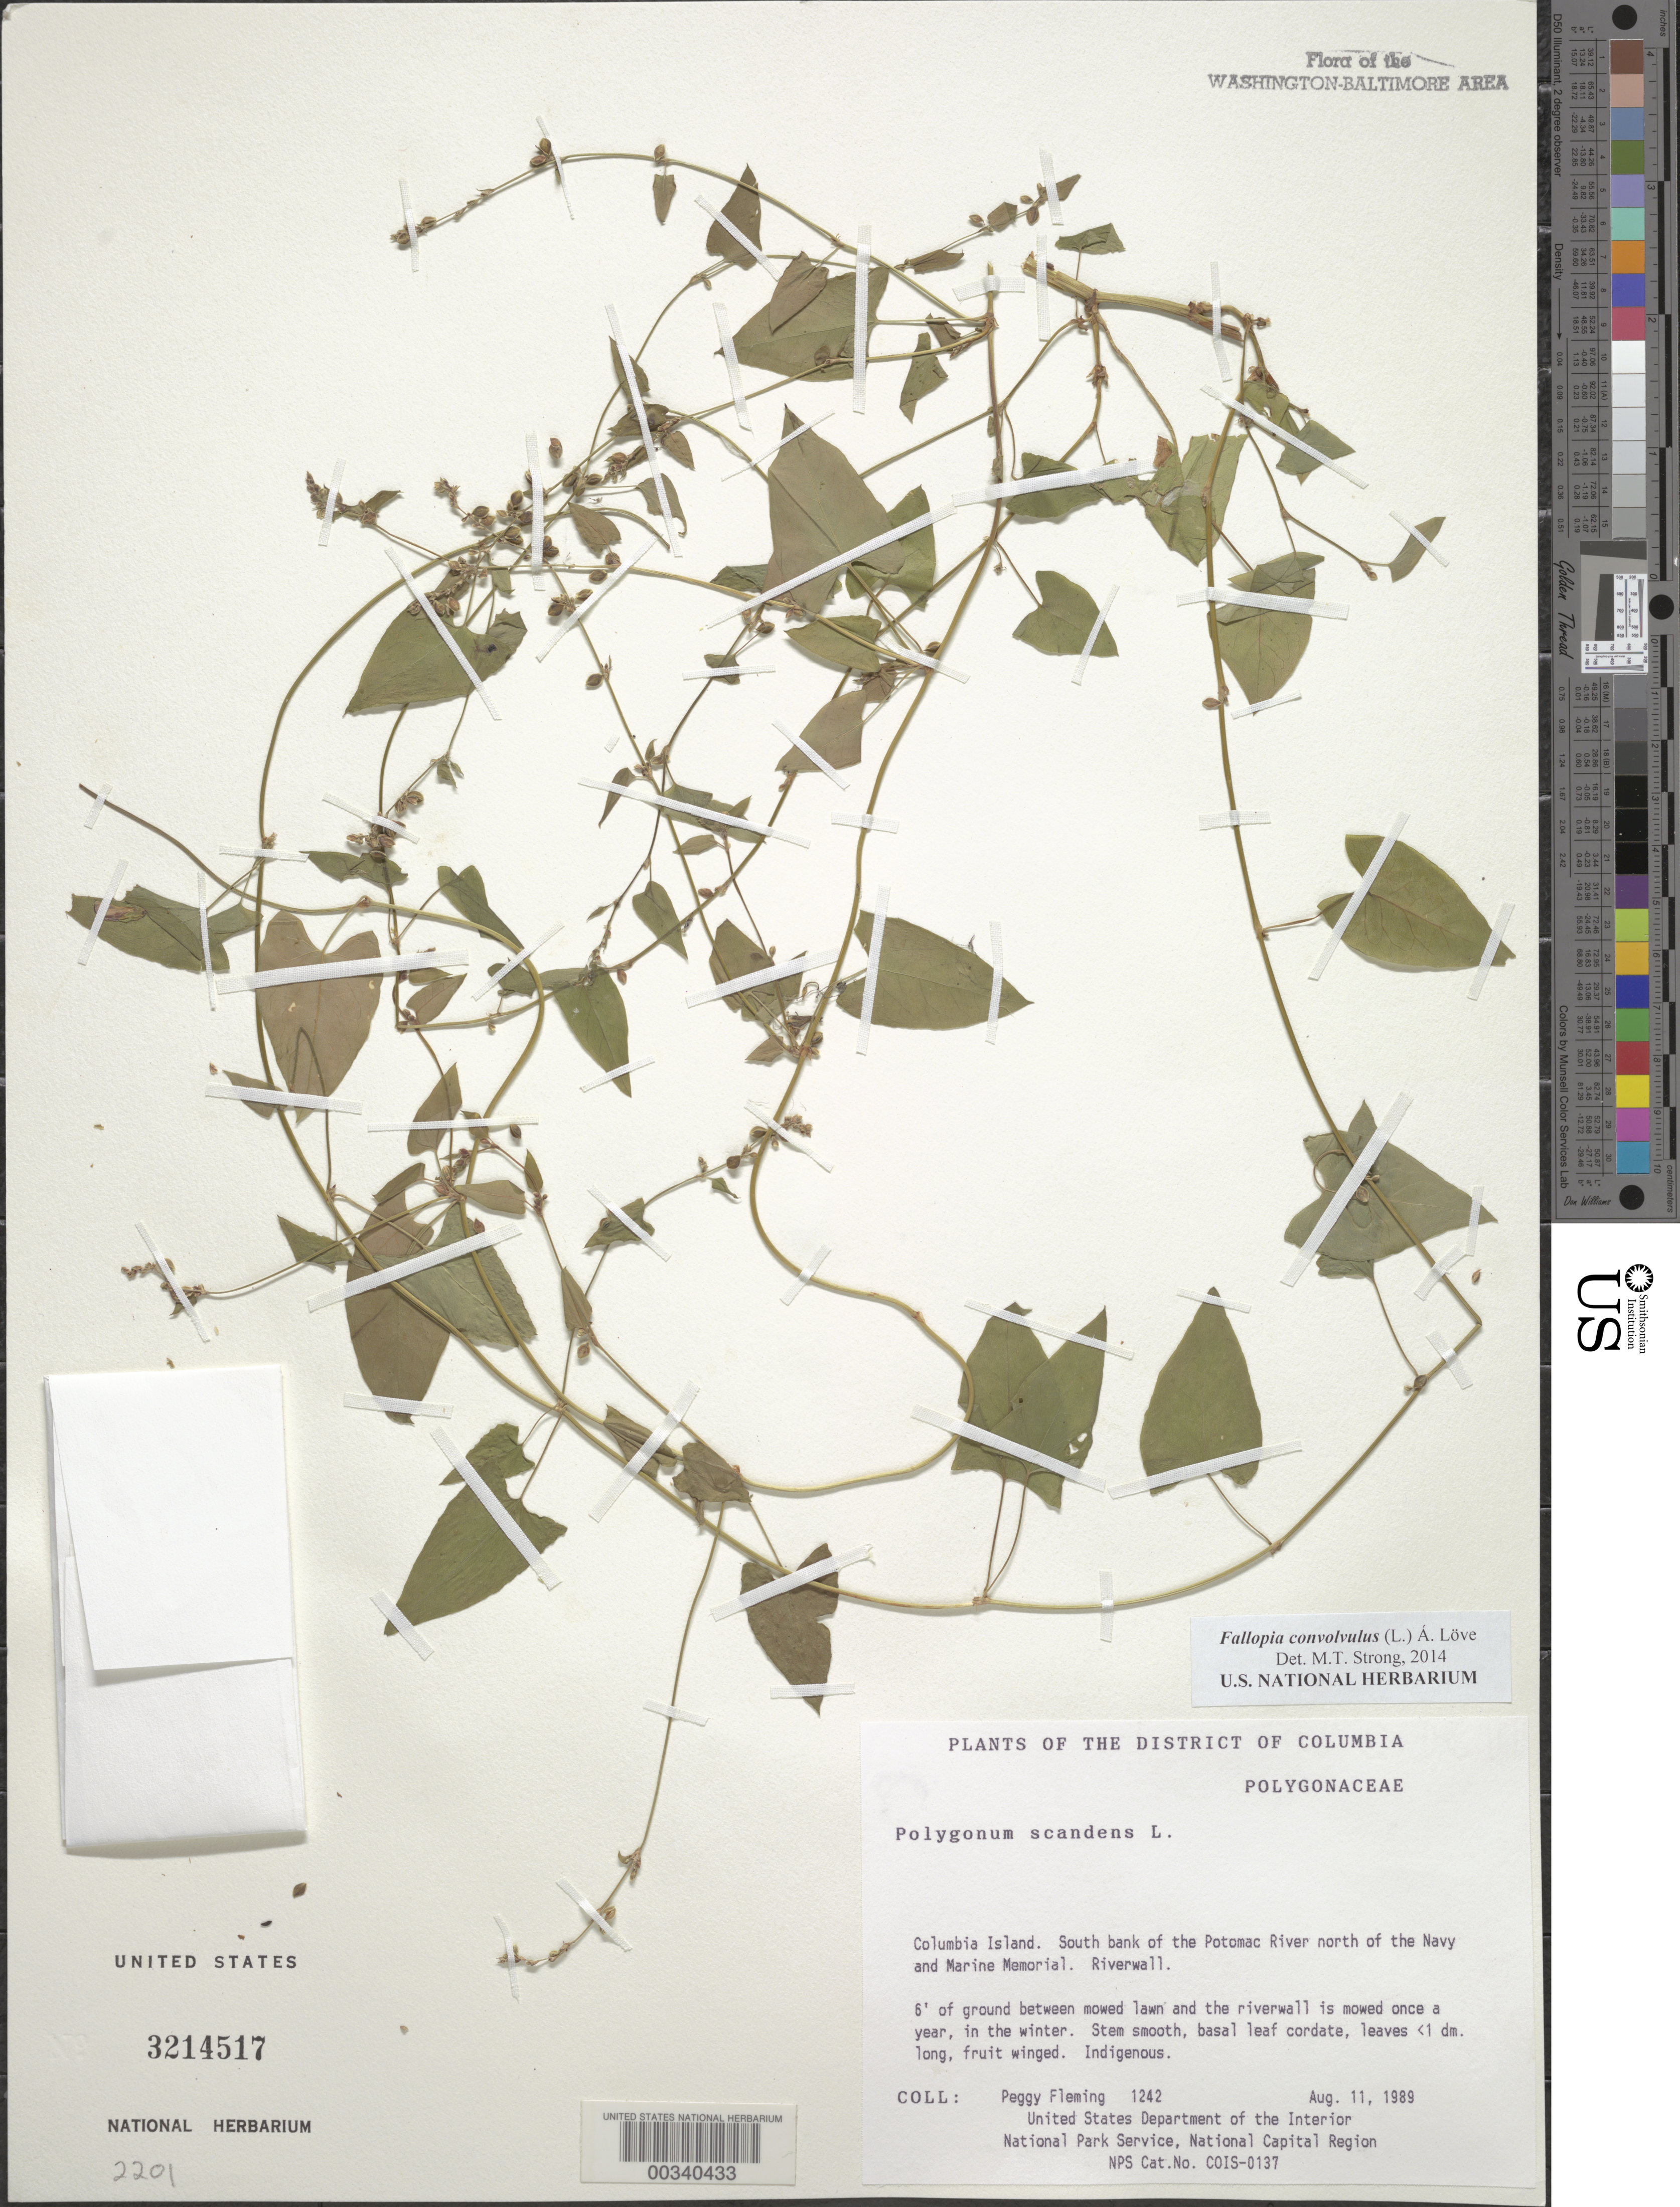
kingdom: Plantae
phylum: Tracheophyta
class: Magnoliopsida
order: Caryophyllales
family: Polygonaceae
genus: Fallopia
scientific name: Fallopia convolvulus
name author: (L.) Á. Löve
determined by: Strong, M. T., (US), Smithsonian Institution - National Museum of Natural History (UNITED STATES)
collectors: P. Fleming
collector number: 1242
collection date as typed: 11 Aug 1989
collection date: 1989-08-11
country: United States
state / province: District of Columbia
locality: Columbia Island, S bank of the Potomac River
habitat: Riverwall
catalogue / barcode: US 3214517